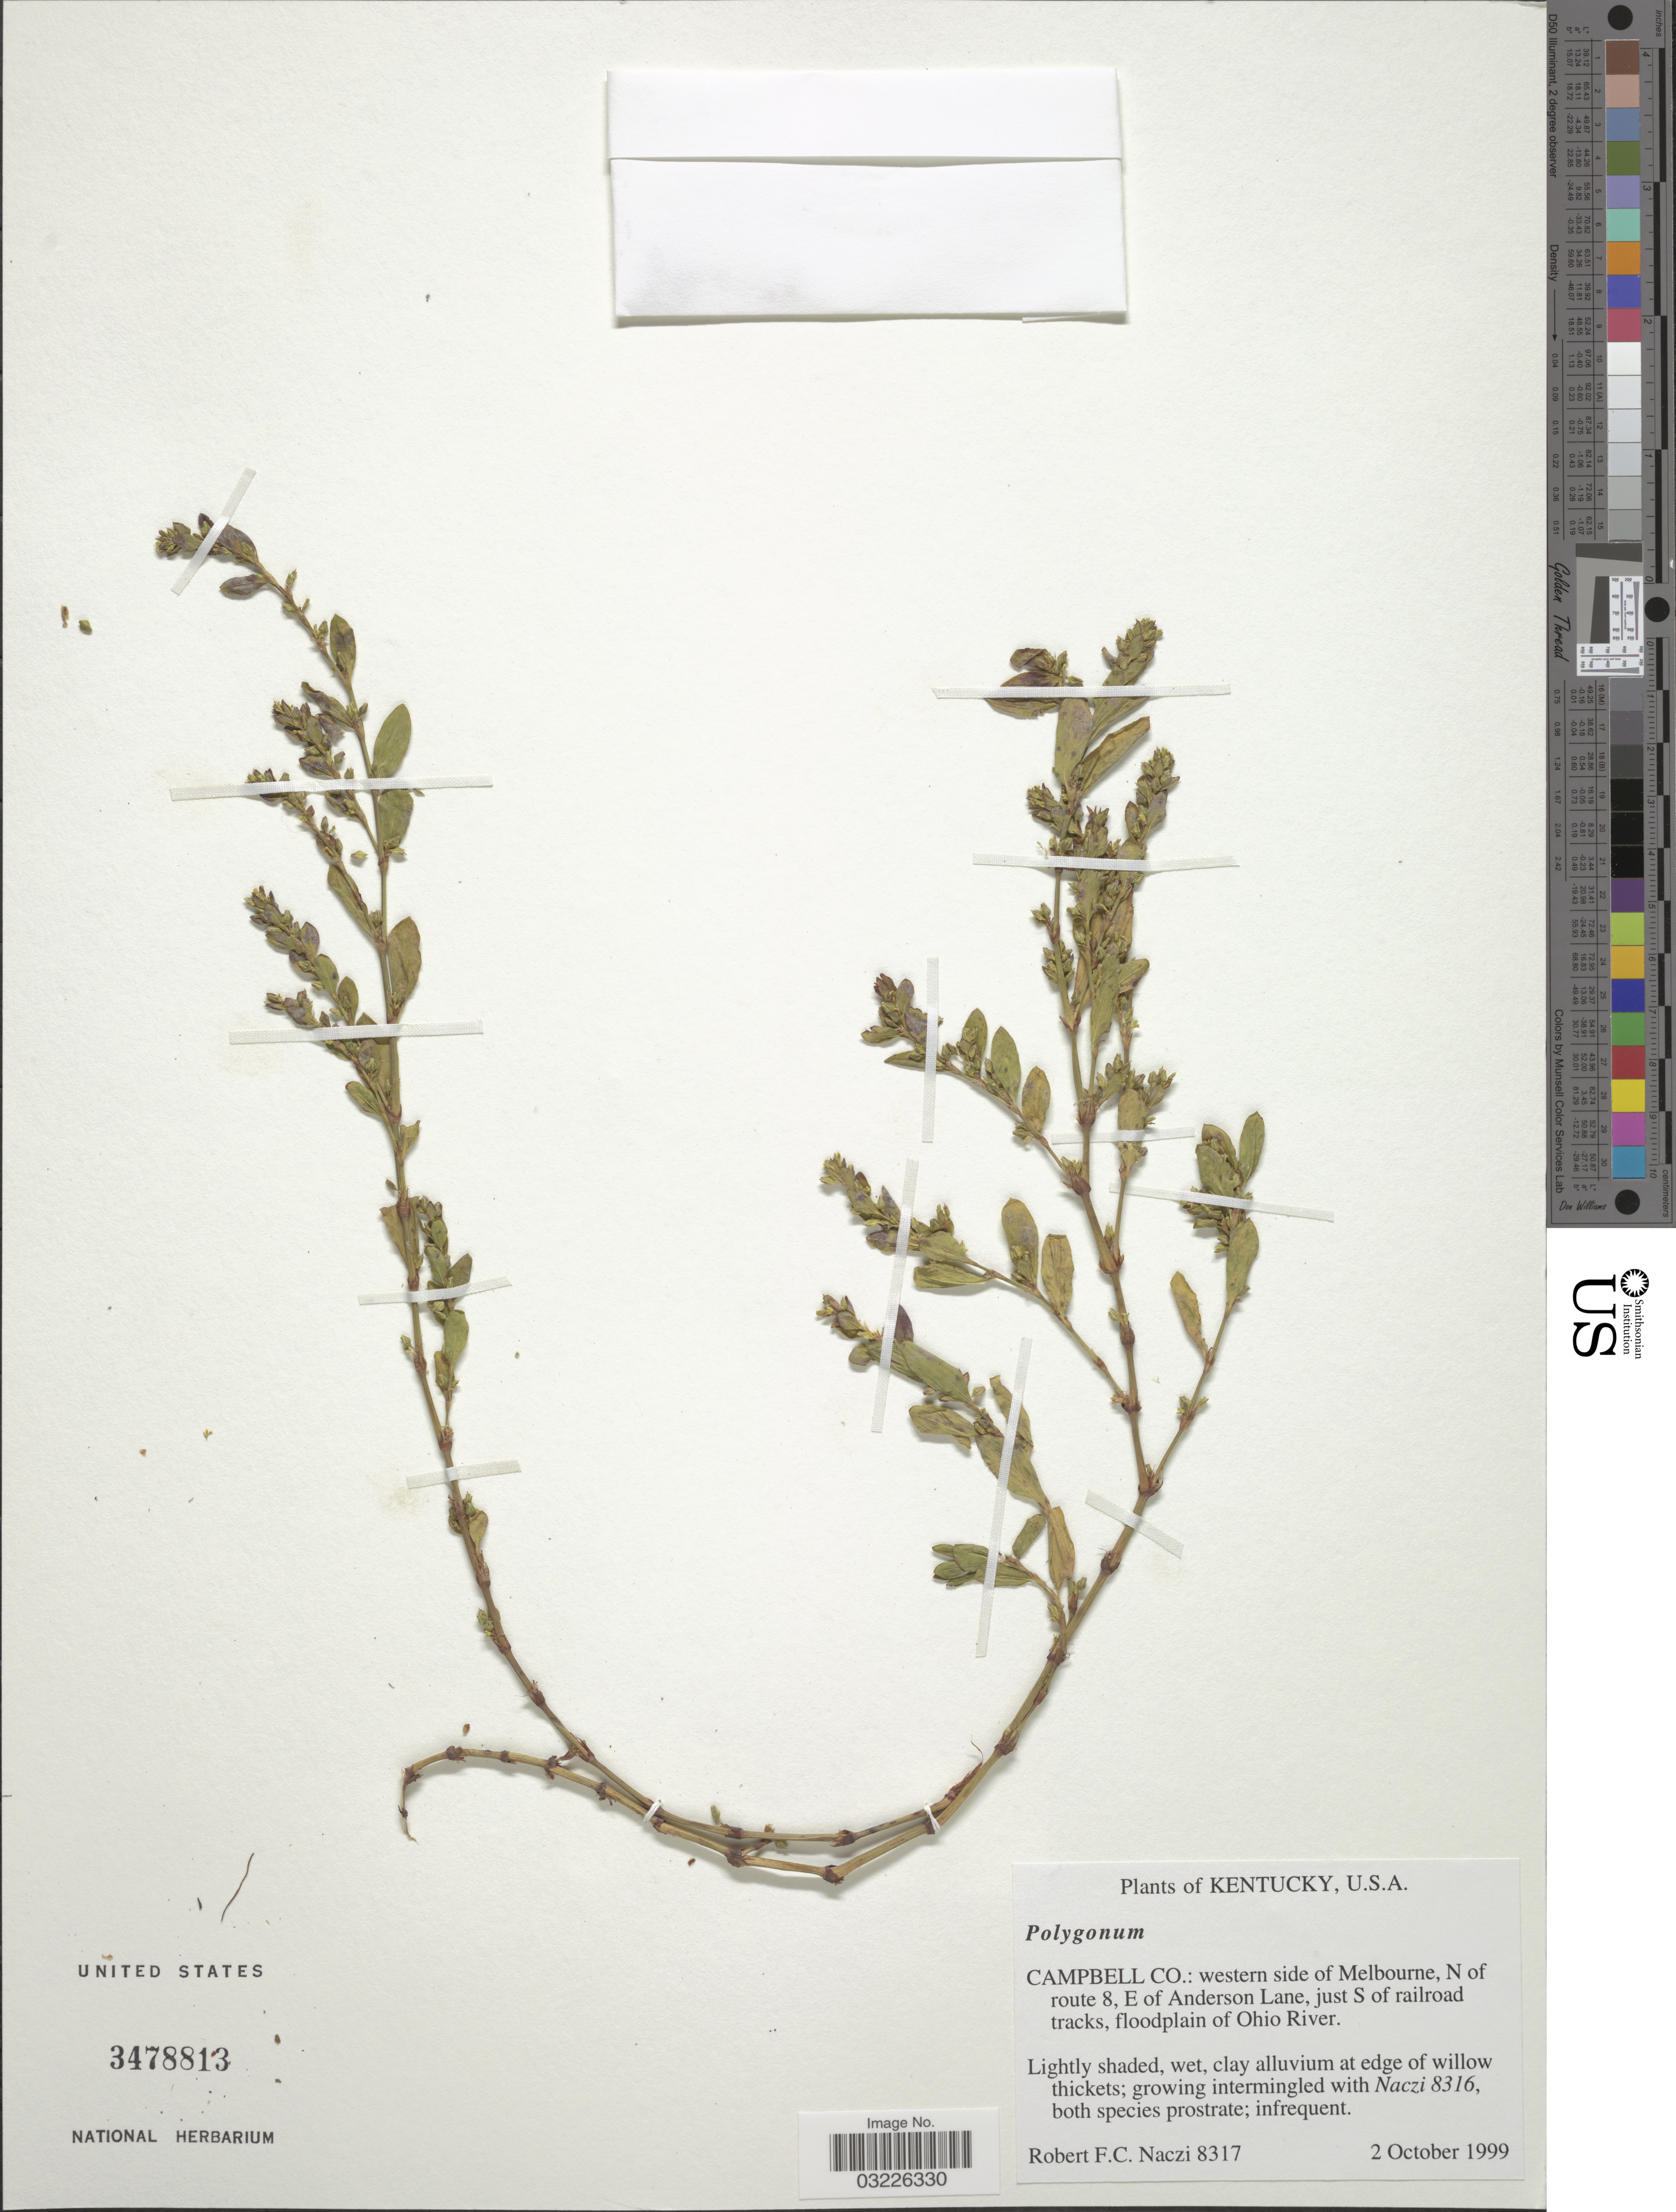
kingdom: Plantae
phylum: Tracheophyta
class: Magnoliopsida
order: Caryophyllales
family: Polygonaceae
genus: Polygonum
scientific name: Polygonum sp.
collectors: R. F. C. Naczi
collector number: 8317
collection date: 1999-10-02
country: United States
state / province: Kentucky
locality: Campbell Co.: western side of Melbourne, N of route 8, E of Anderson Lane, just S of railroad tracks, floodplain of Ohio River.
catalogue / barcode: US 3478813